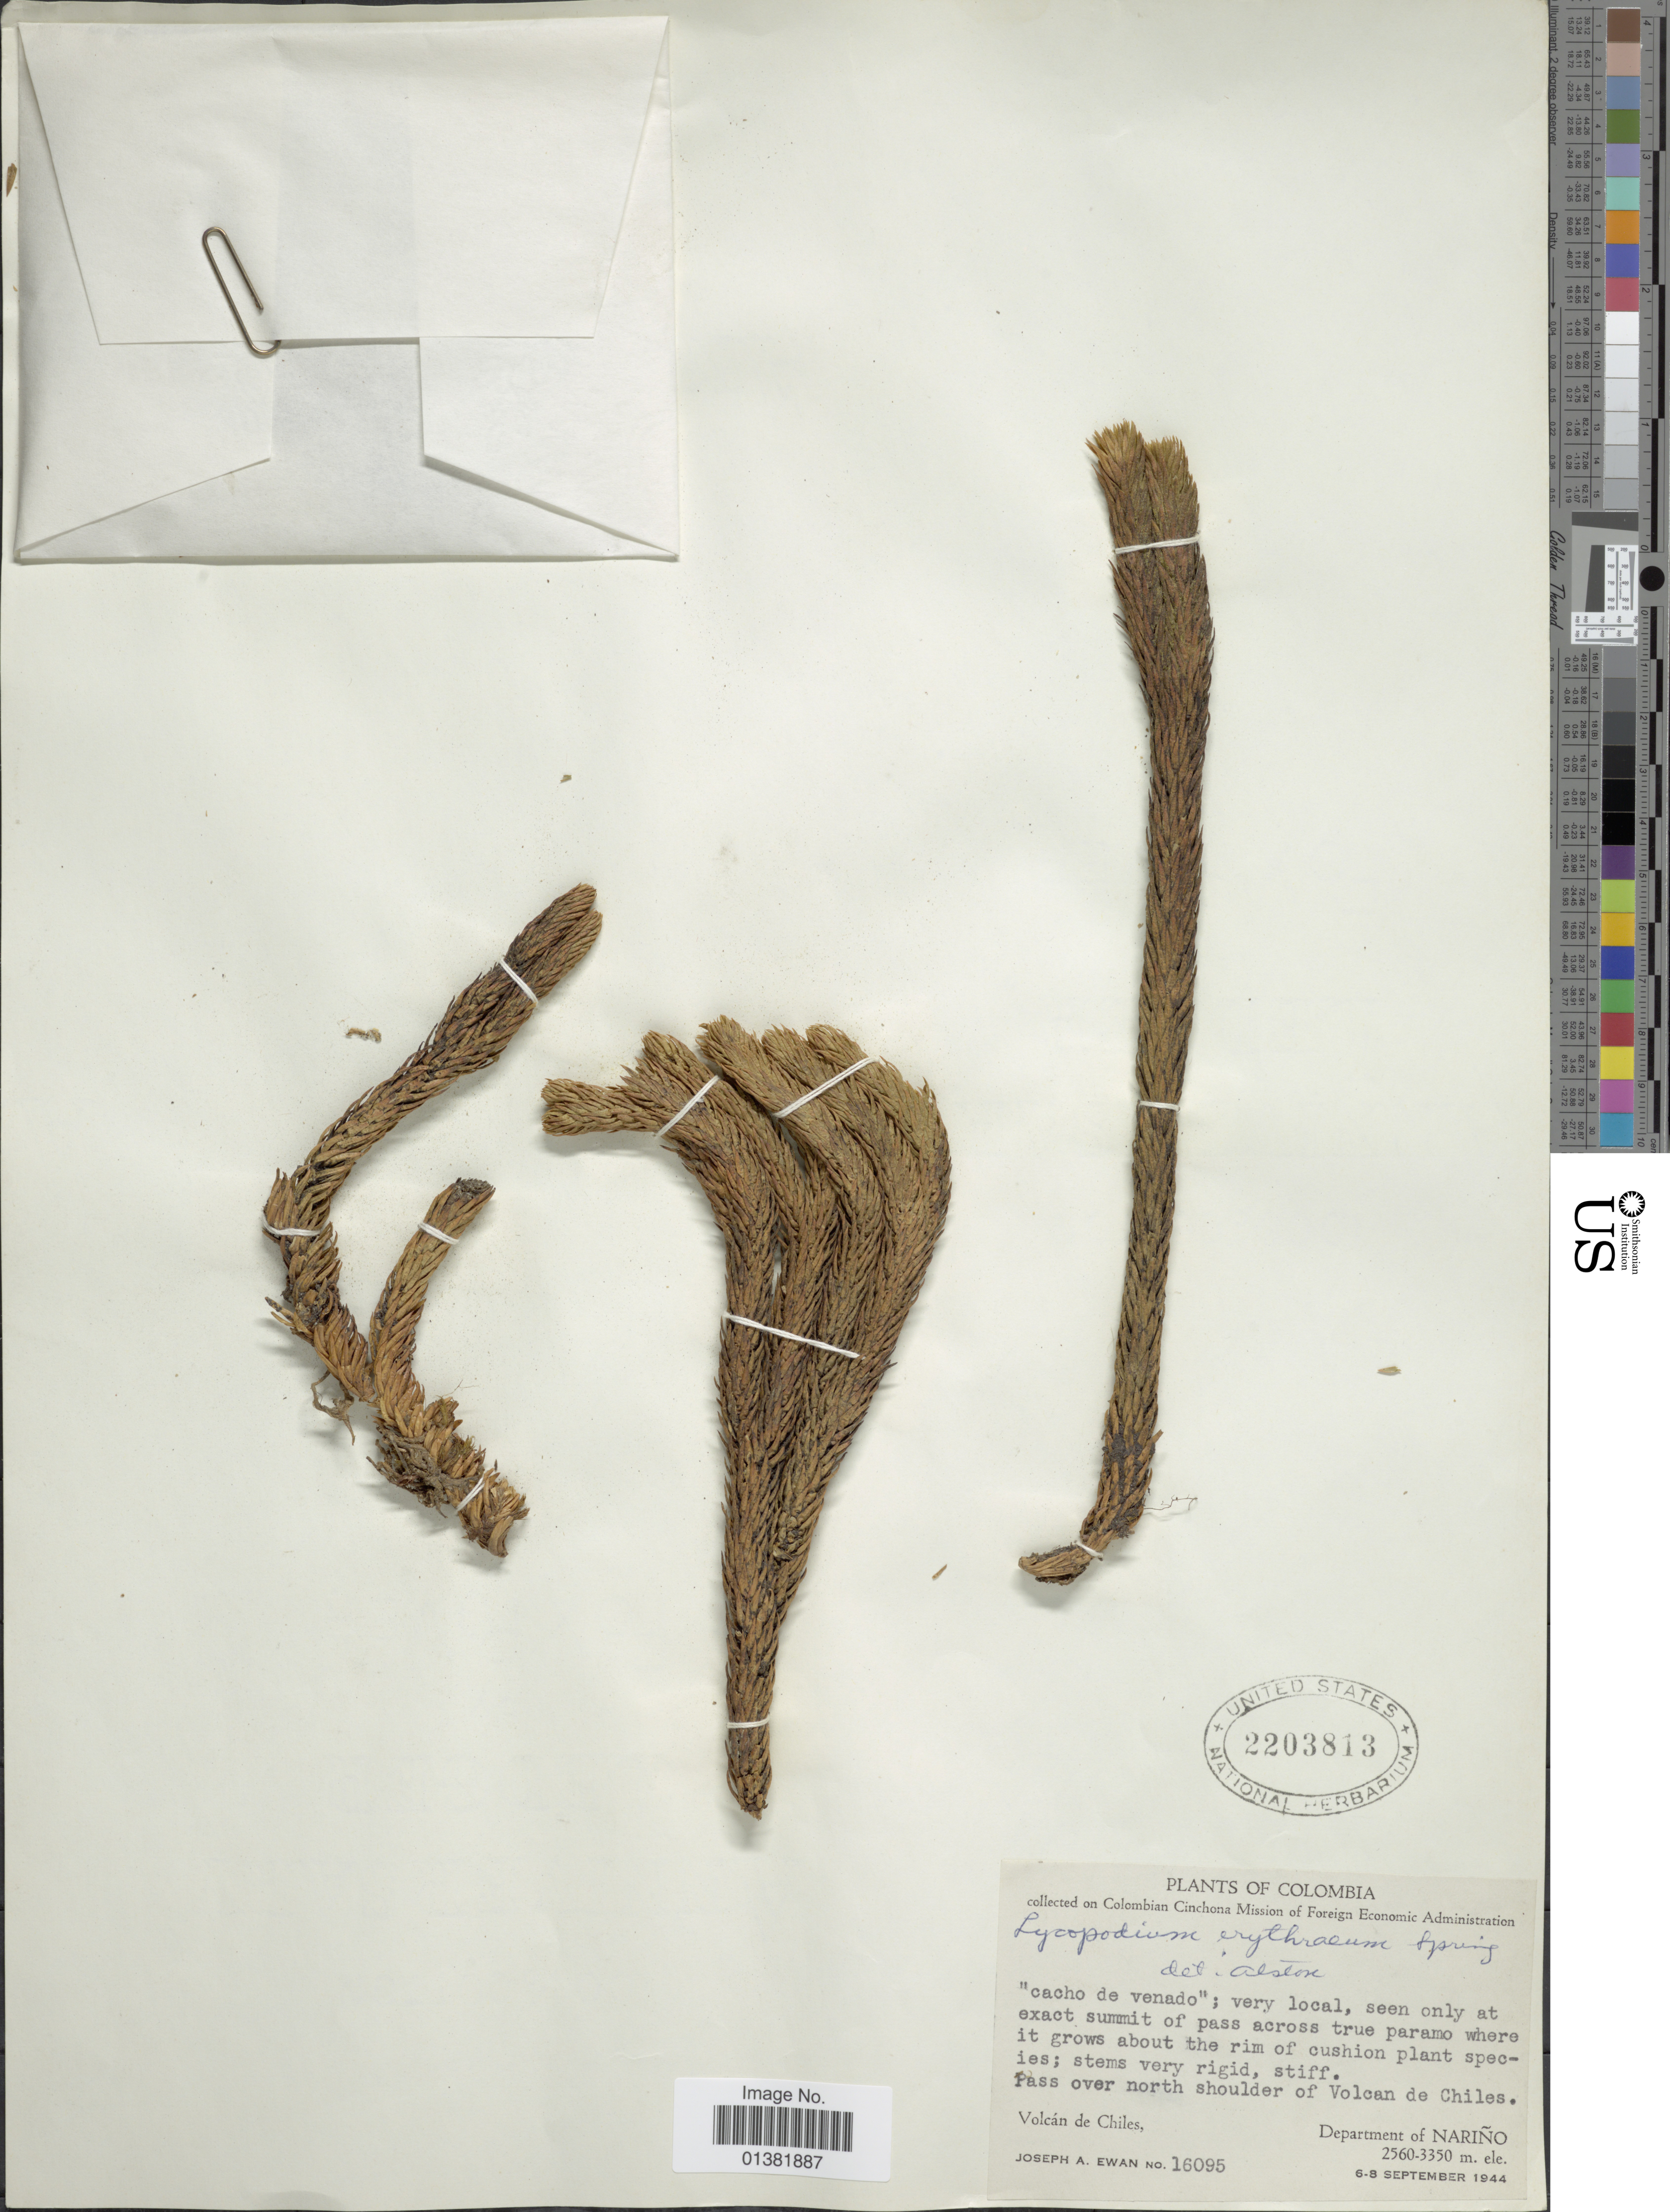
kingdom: Plantae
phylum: Tracheophyta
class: Lycopodiopsida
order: Lycopodiales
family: Lycopodiaceae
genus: Phlegmariurus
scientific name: Phlegmariurus crassus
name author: (Humb. & Bonpl. ex Willd.) B. Øllg.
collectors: J. A. Ewan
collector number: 16095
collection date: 1944-09-06/1944-09-08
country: Colombia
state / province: Nariño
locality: Pass over north shoulder of Volcan de Chiles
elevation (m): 2560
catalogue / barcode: US 2203813